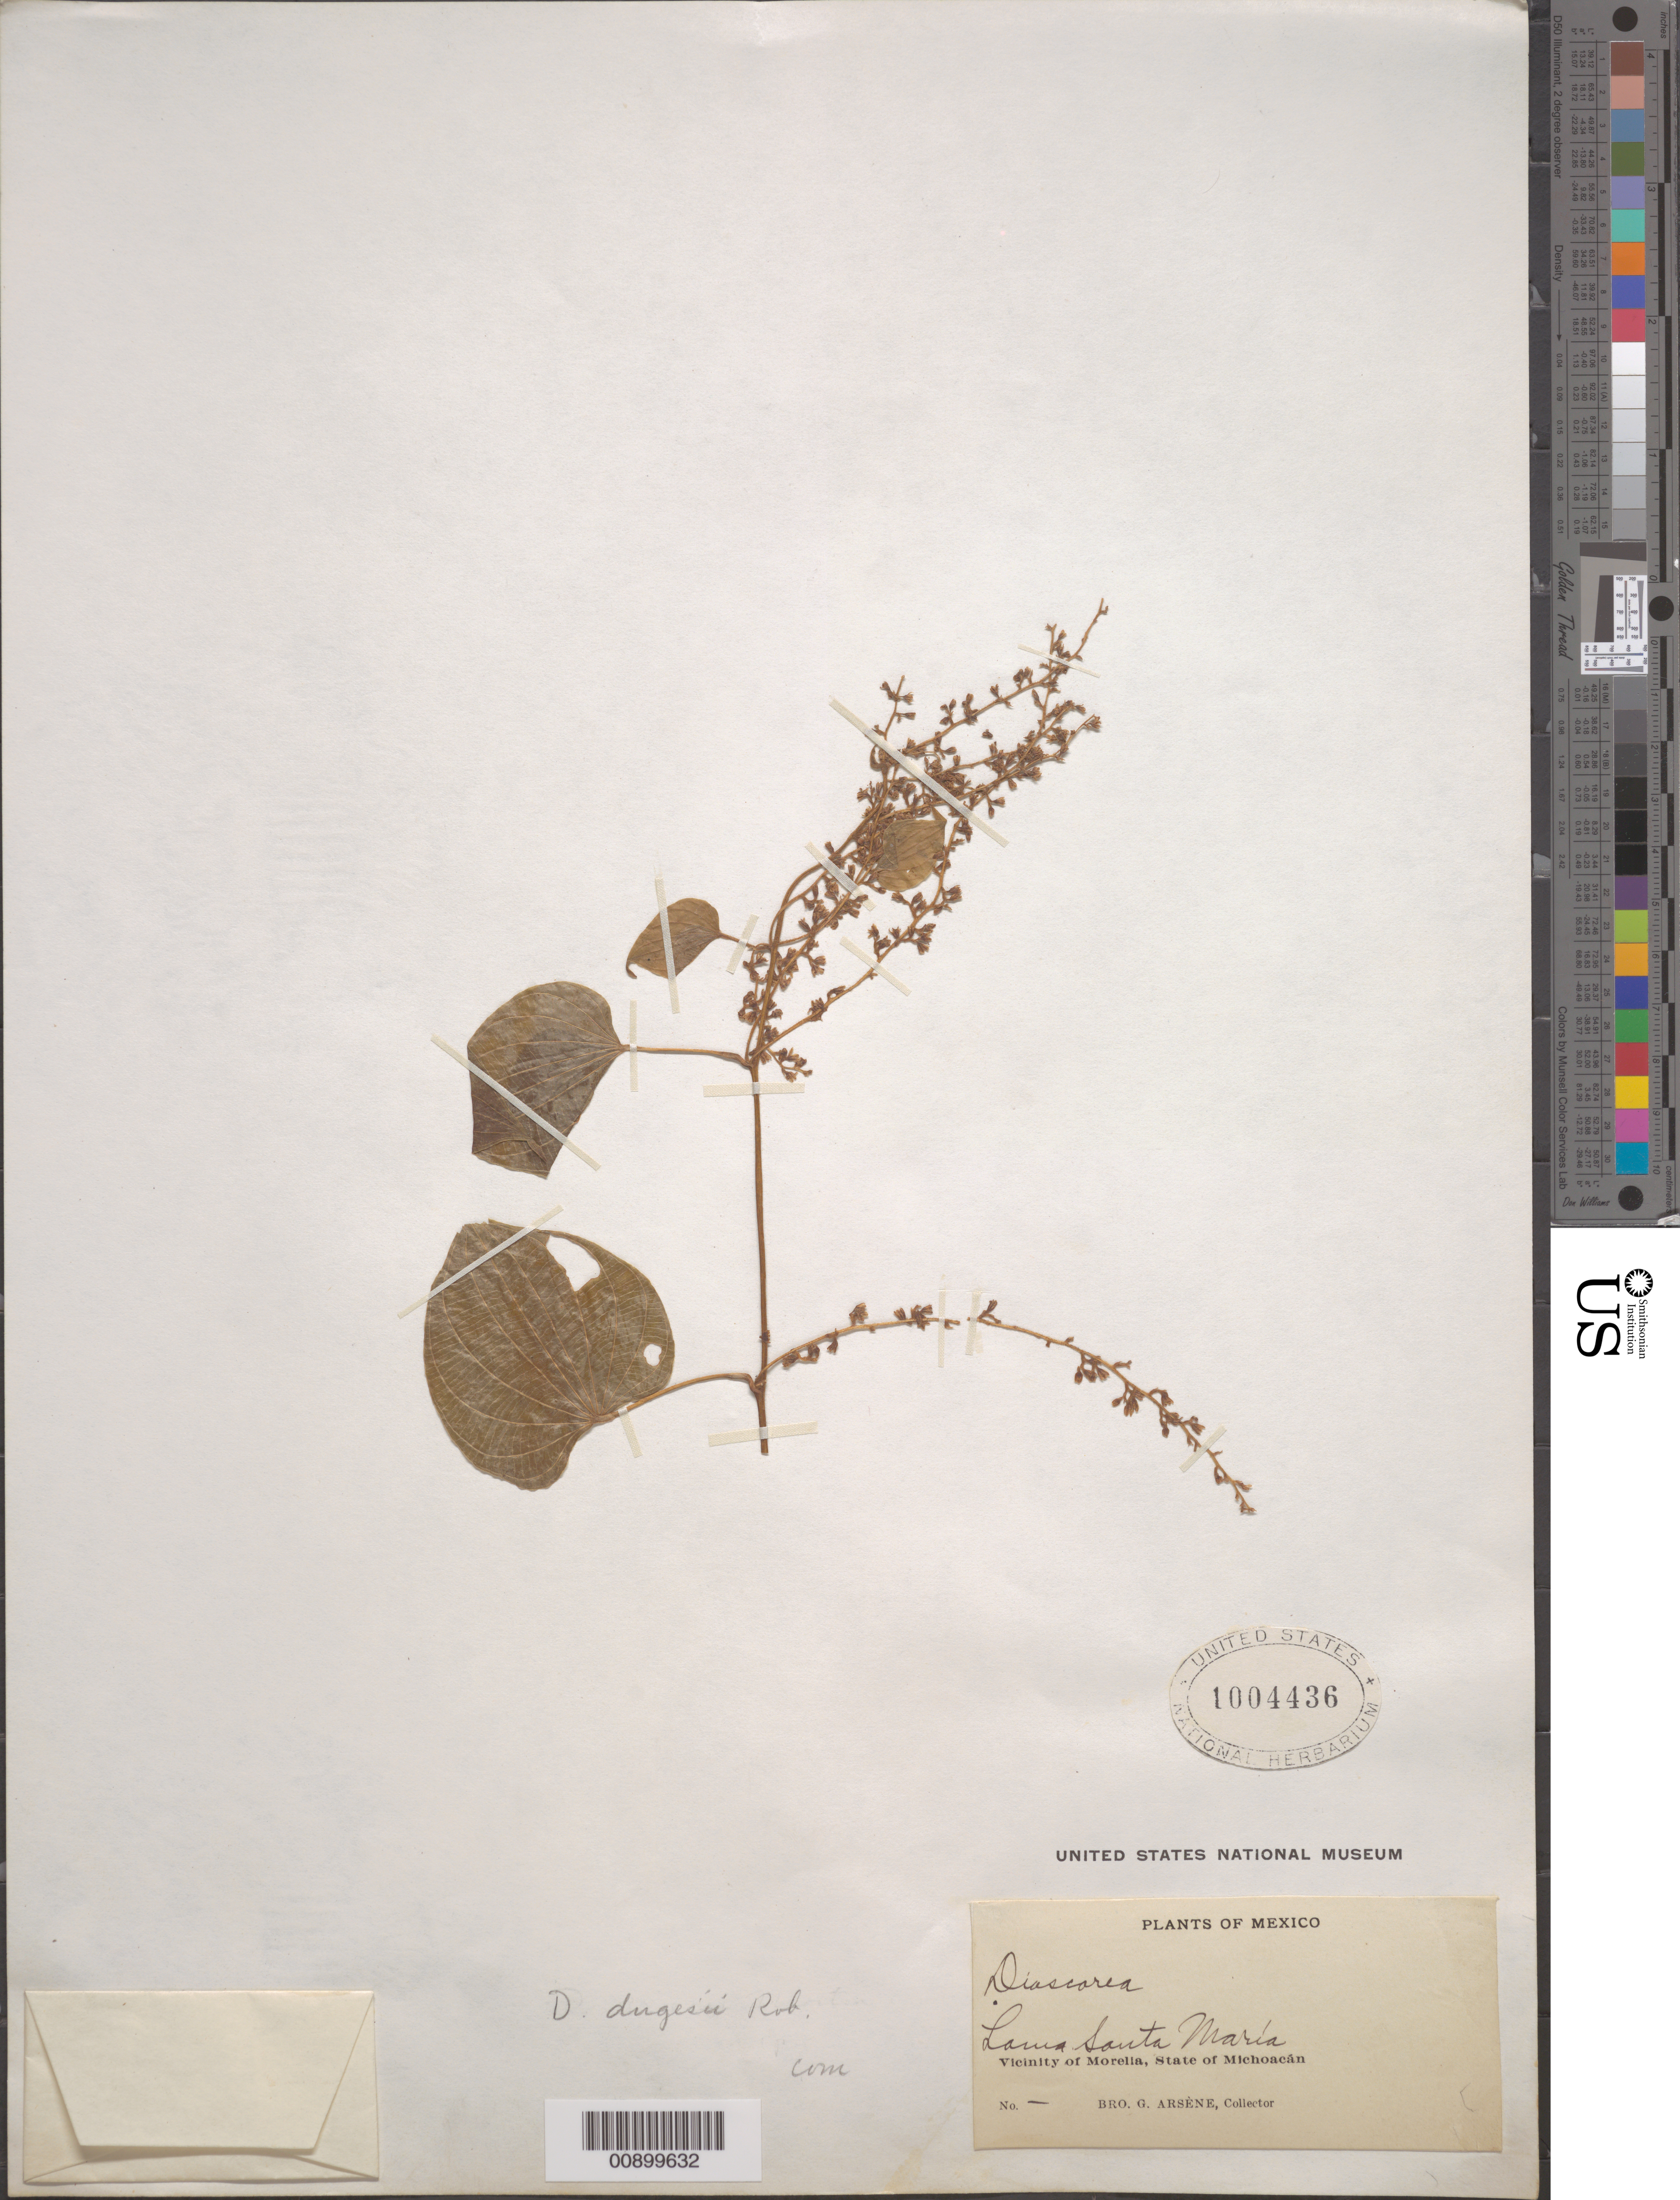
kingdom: Plantae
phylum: Tracheophyta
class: Liliopsida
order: Dioscoreales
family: Dioscoreaceae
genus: Dioscorea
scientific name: Dioscorea dugesii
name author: B.L. Rob.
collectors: Bro. G. Arsène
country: Mexico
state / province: Michoacán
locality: Loma Santa María. Vicinity of Morelia, State of Michoacán.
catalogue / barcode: US 1004436